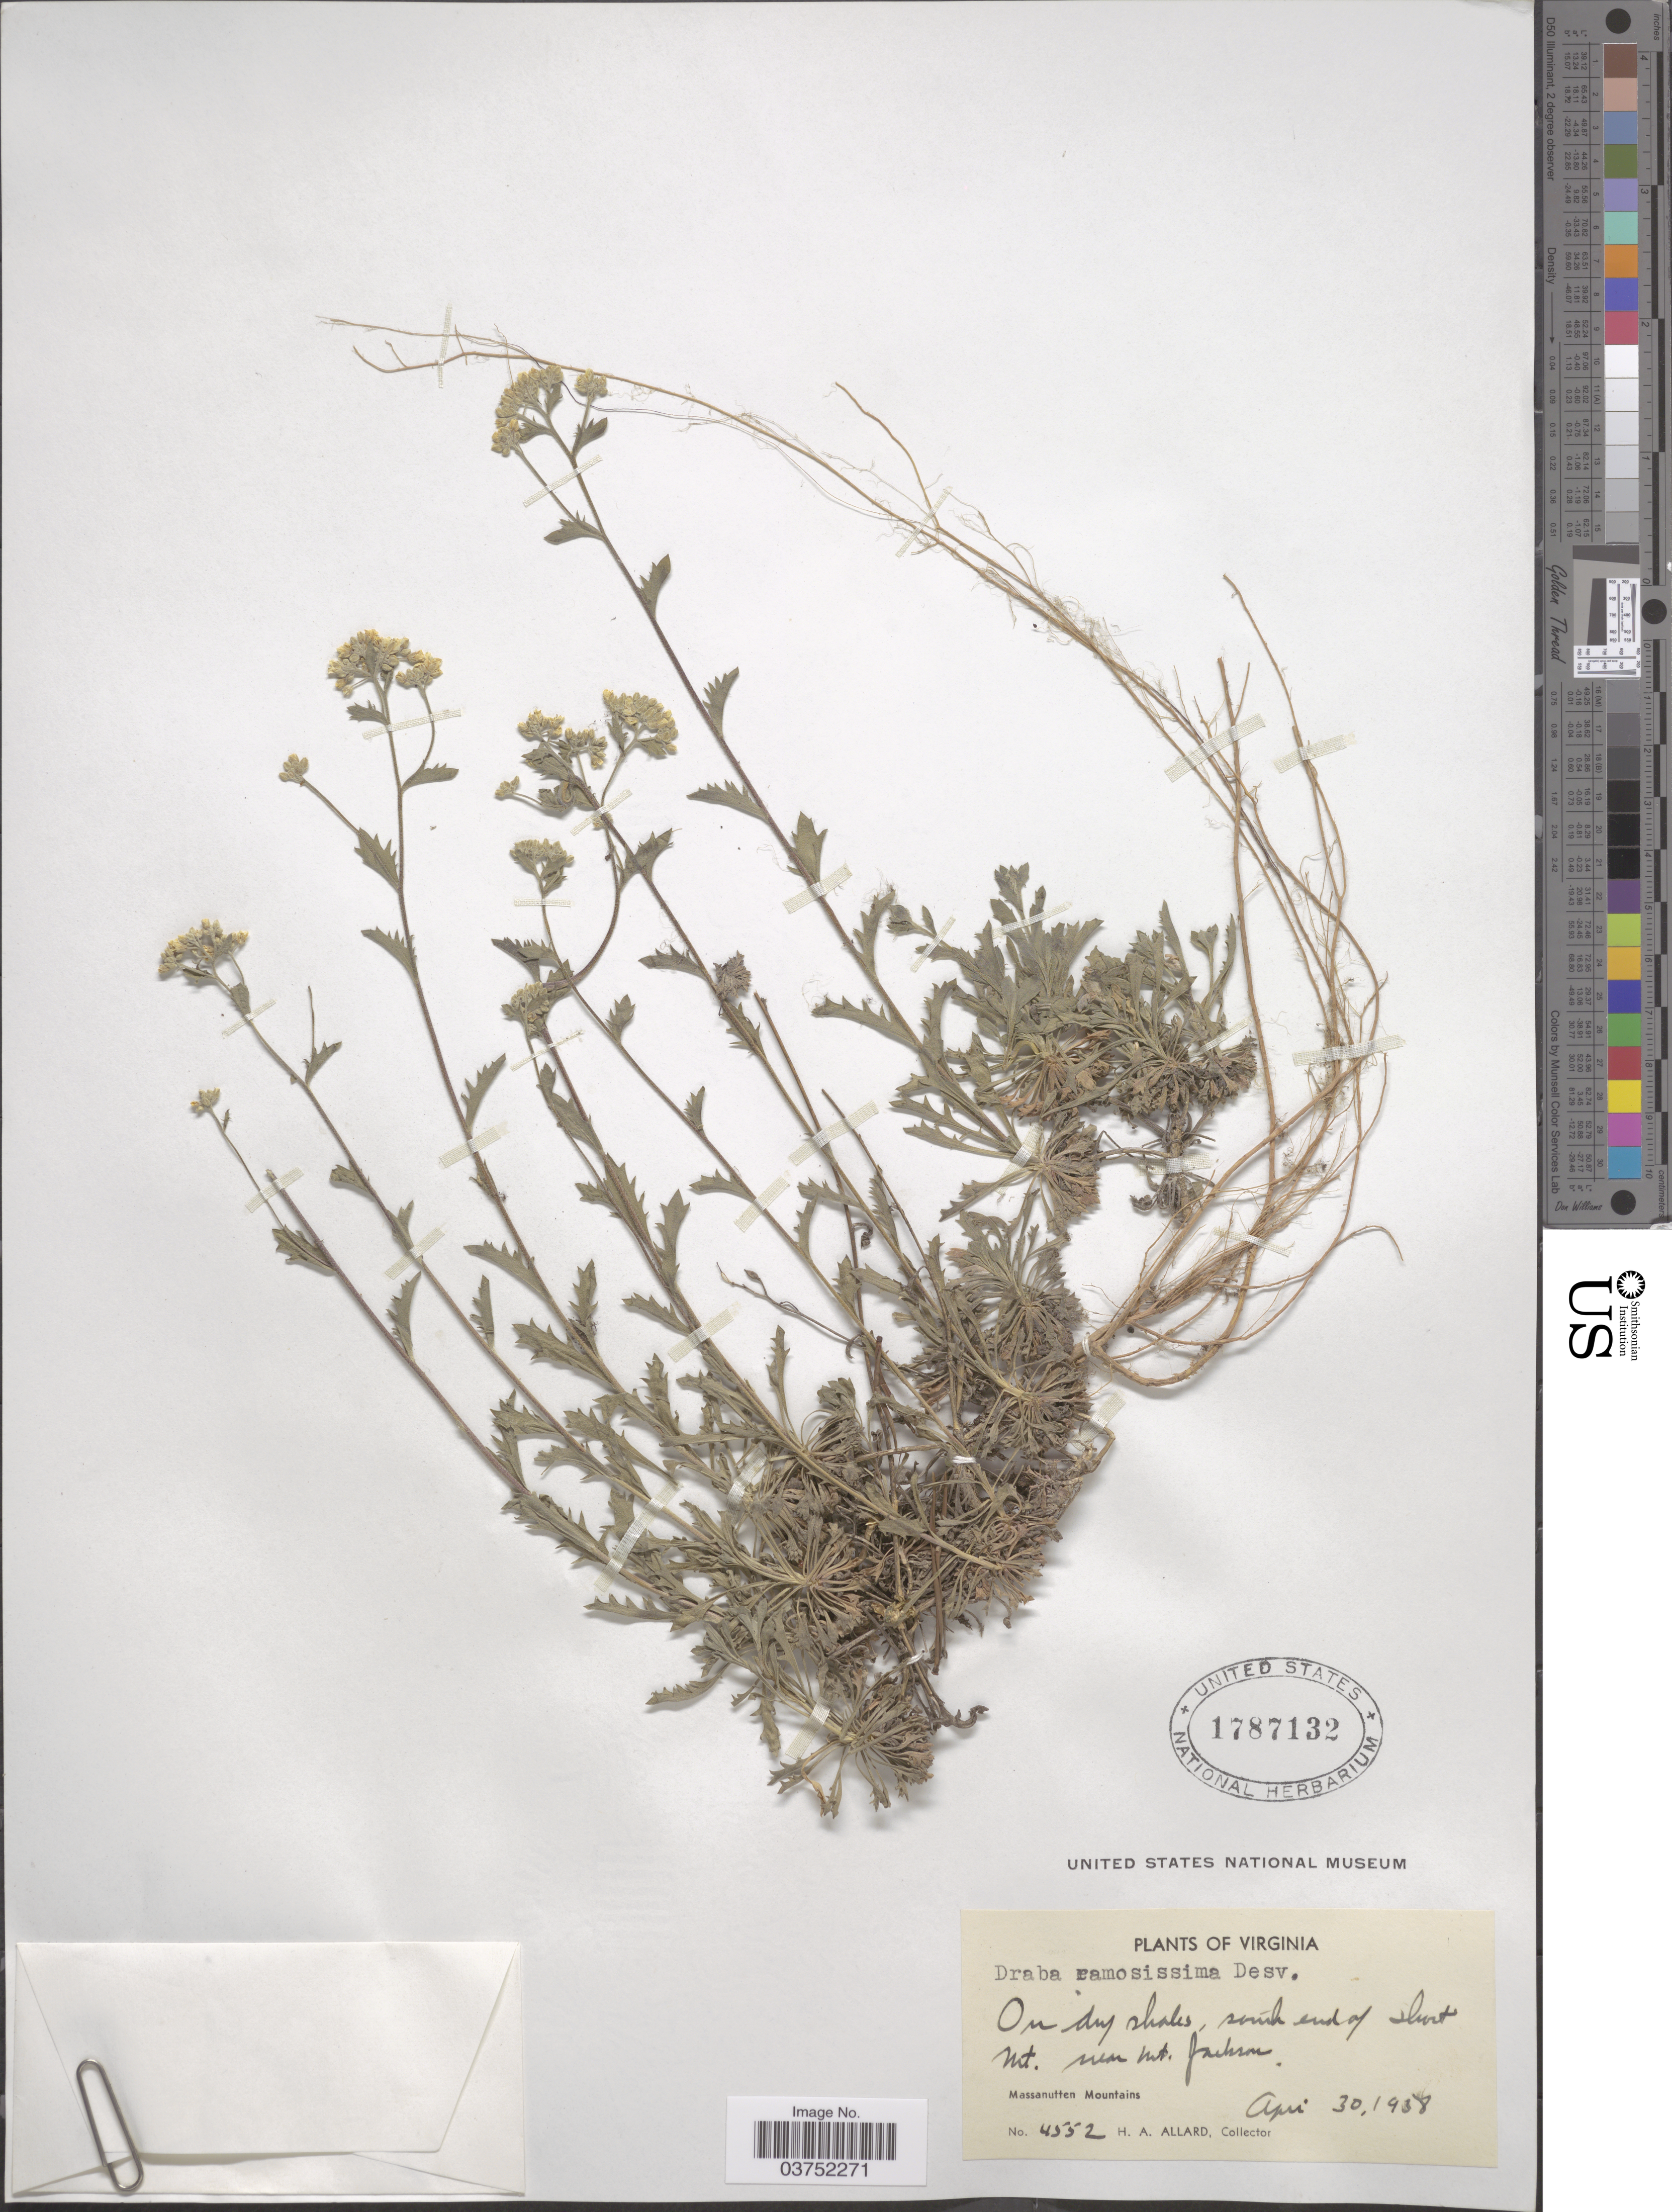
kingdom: Plantae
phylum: Tracheophyta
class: Magnoliopsida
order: Brassicales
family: Brassicaceae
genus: Draba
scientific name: Draba ramosissima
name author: Desv.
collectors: H. A. Allard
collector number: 4552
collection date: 1938-04-30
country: United States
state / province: Virginia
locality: On dry shales, south end of short Mt. near Mt. Jackson. Massanutten Mountains.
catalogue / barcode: US 1787132